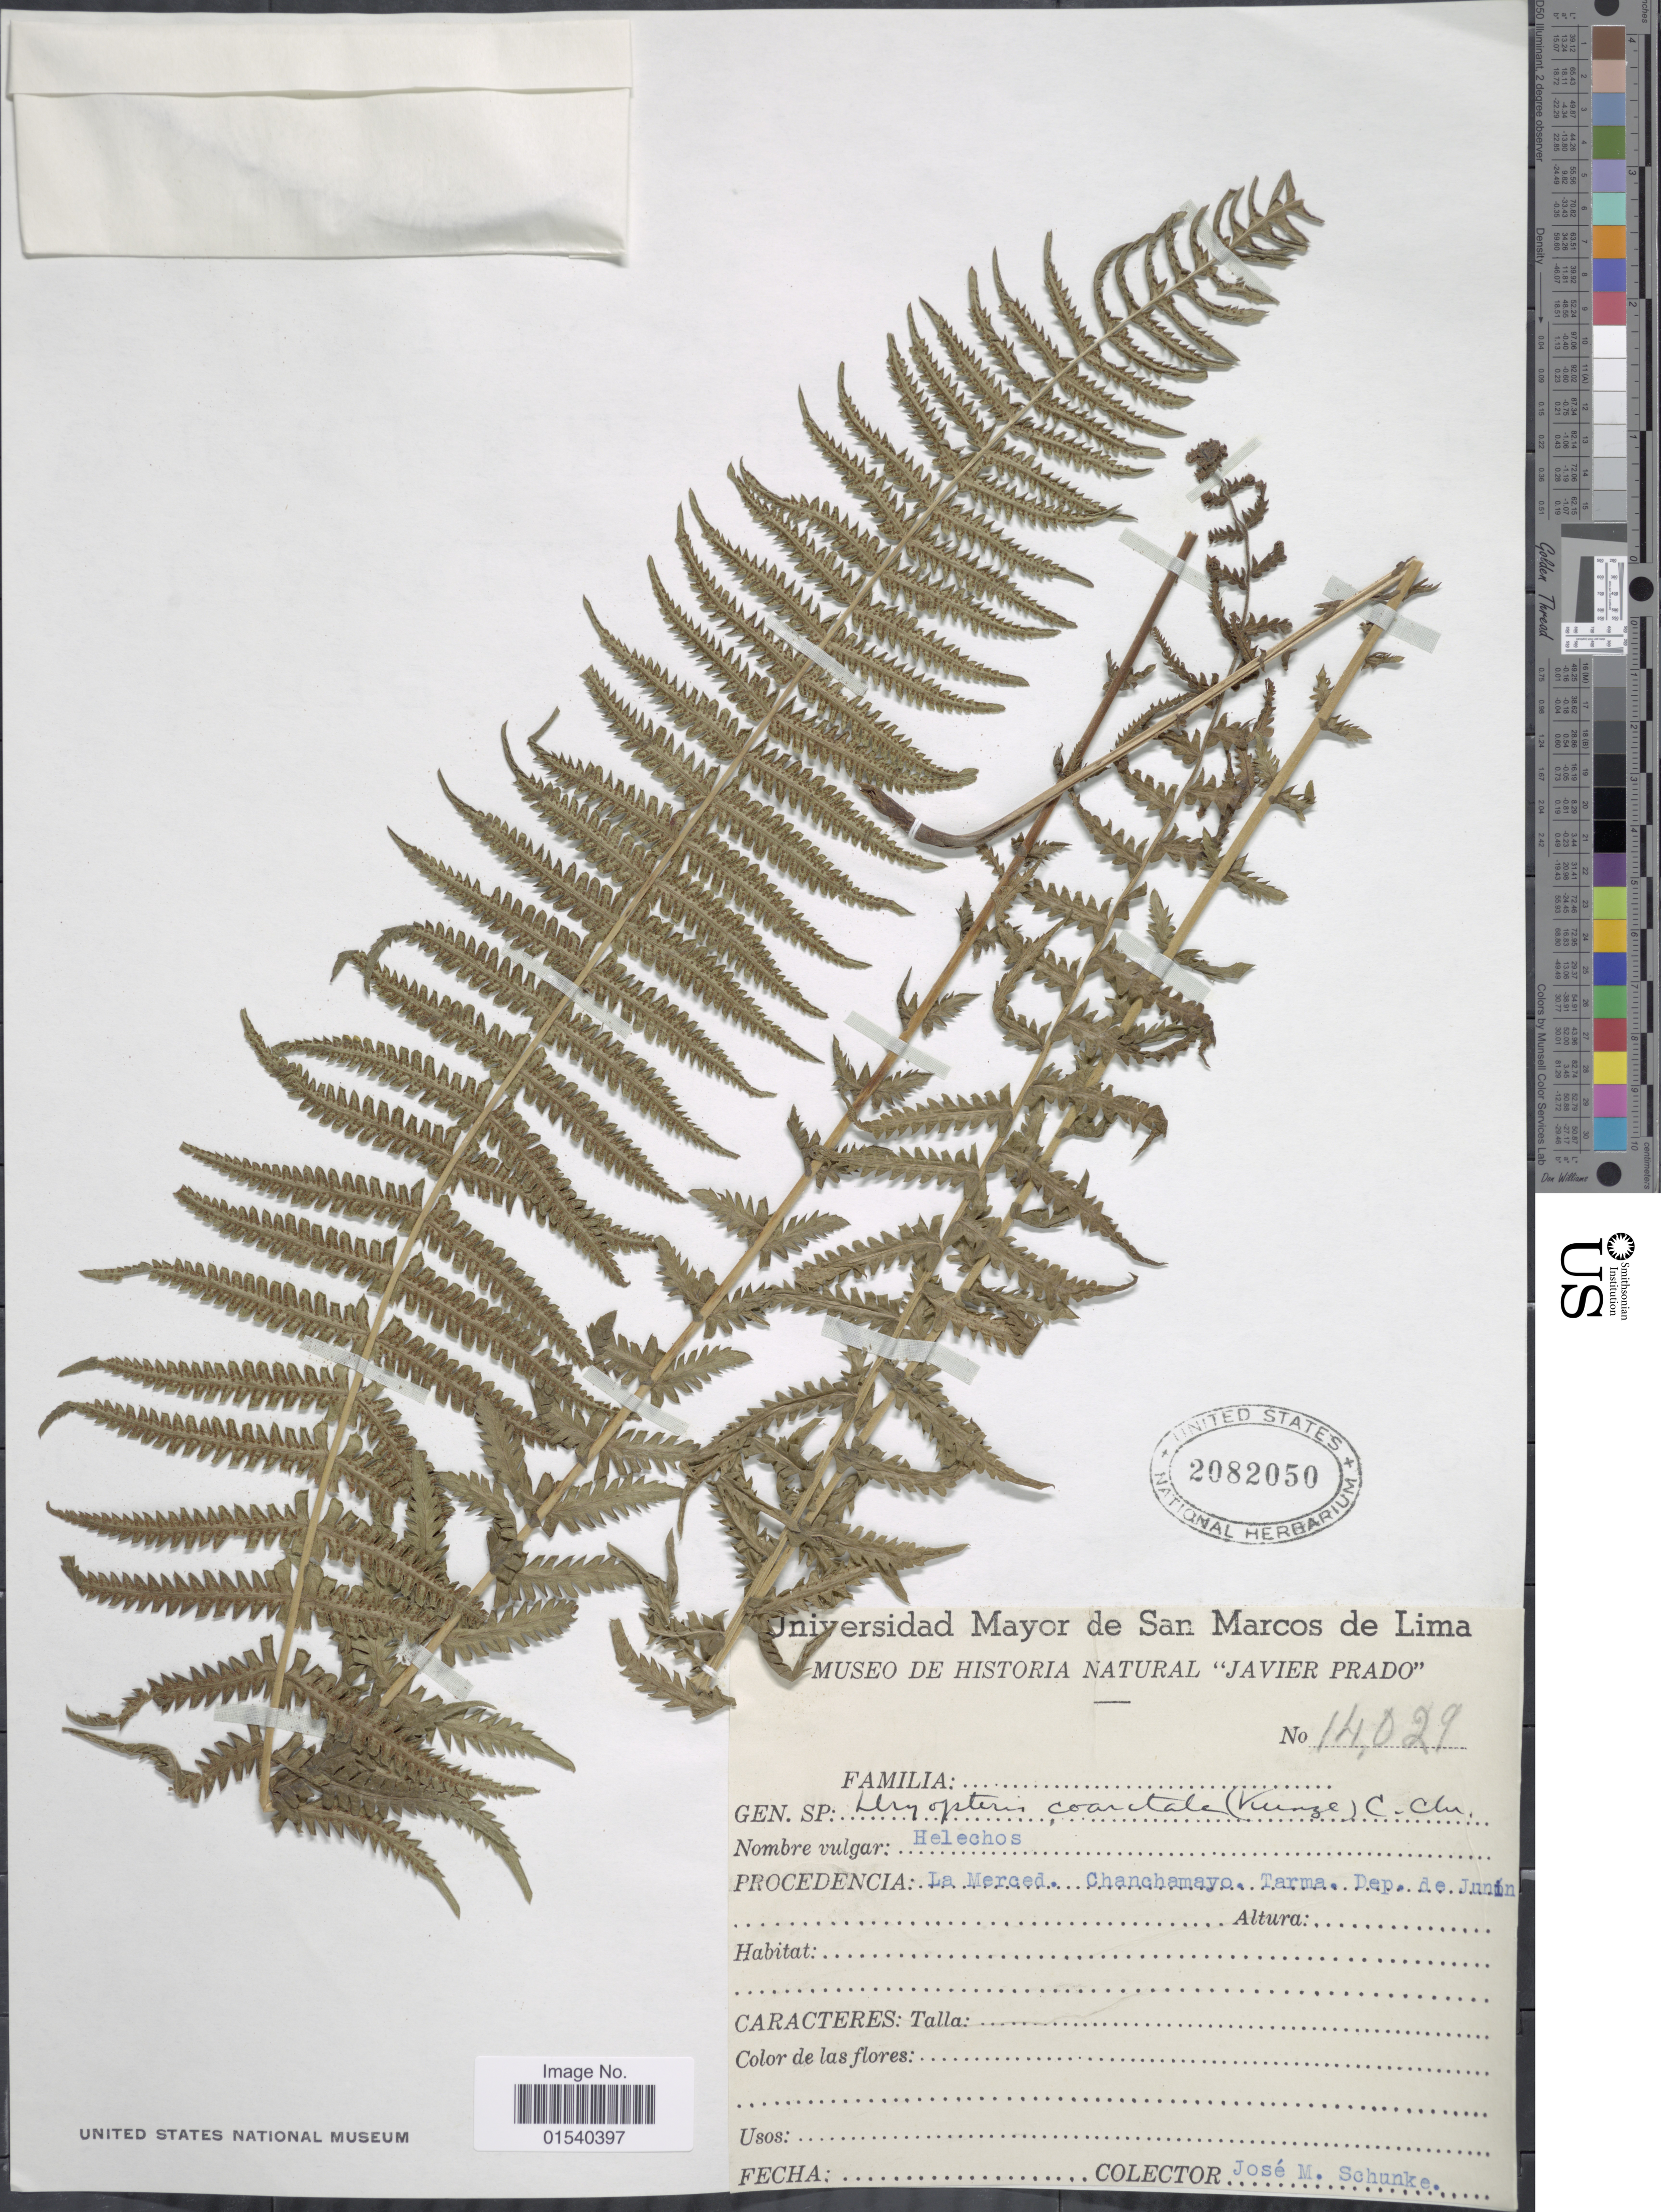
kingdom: Plantae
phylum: Tracheophyta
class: Polypodiopsida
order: Polypodiales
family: Thelypteridaceae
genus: Amauropelta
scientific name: Amauropelta opposita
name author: (Vahl) Pic. Serm.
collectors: J. M. Schunke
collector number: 14029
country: Peru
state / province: Junín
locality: La Merced. Chanchamaya, Tarma Dep de Junin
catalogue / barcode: US 2082050